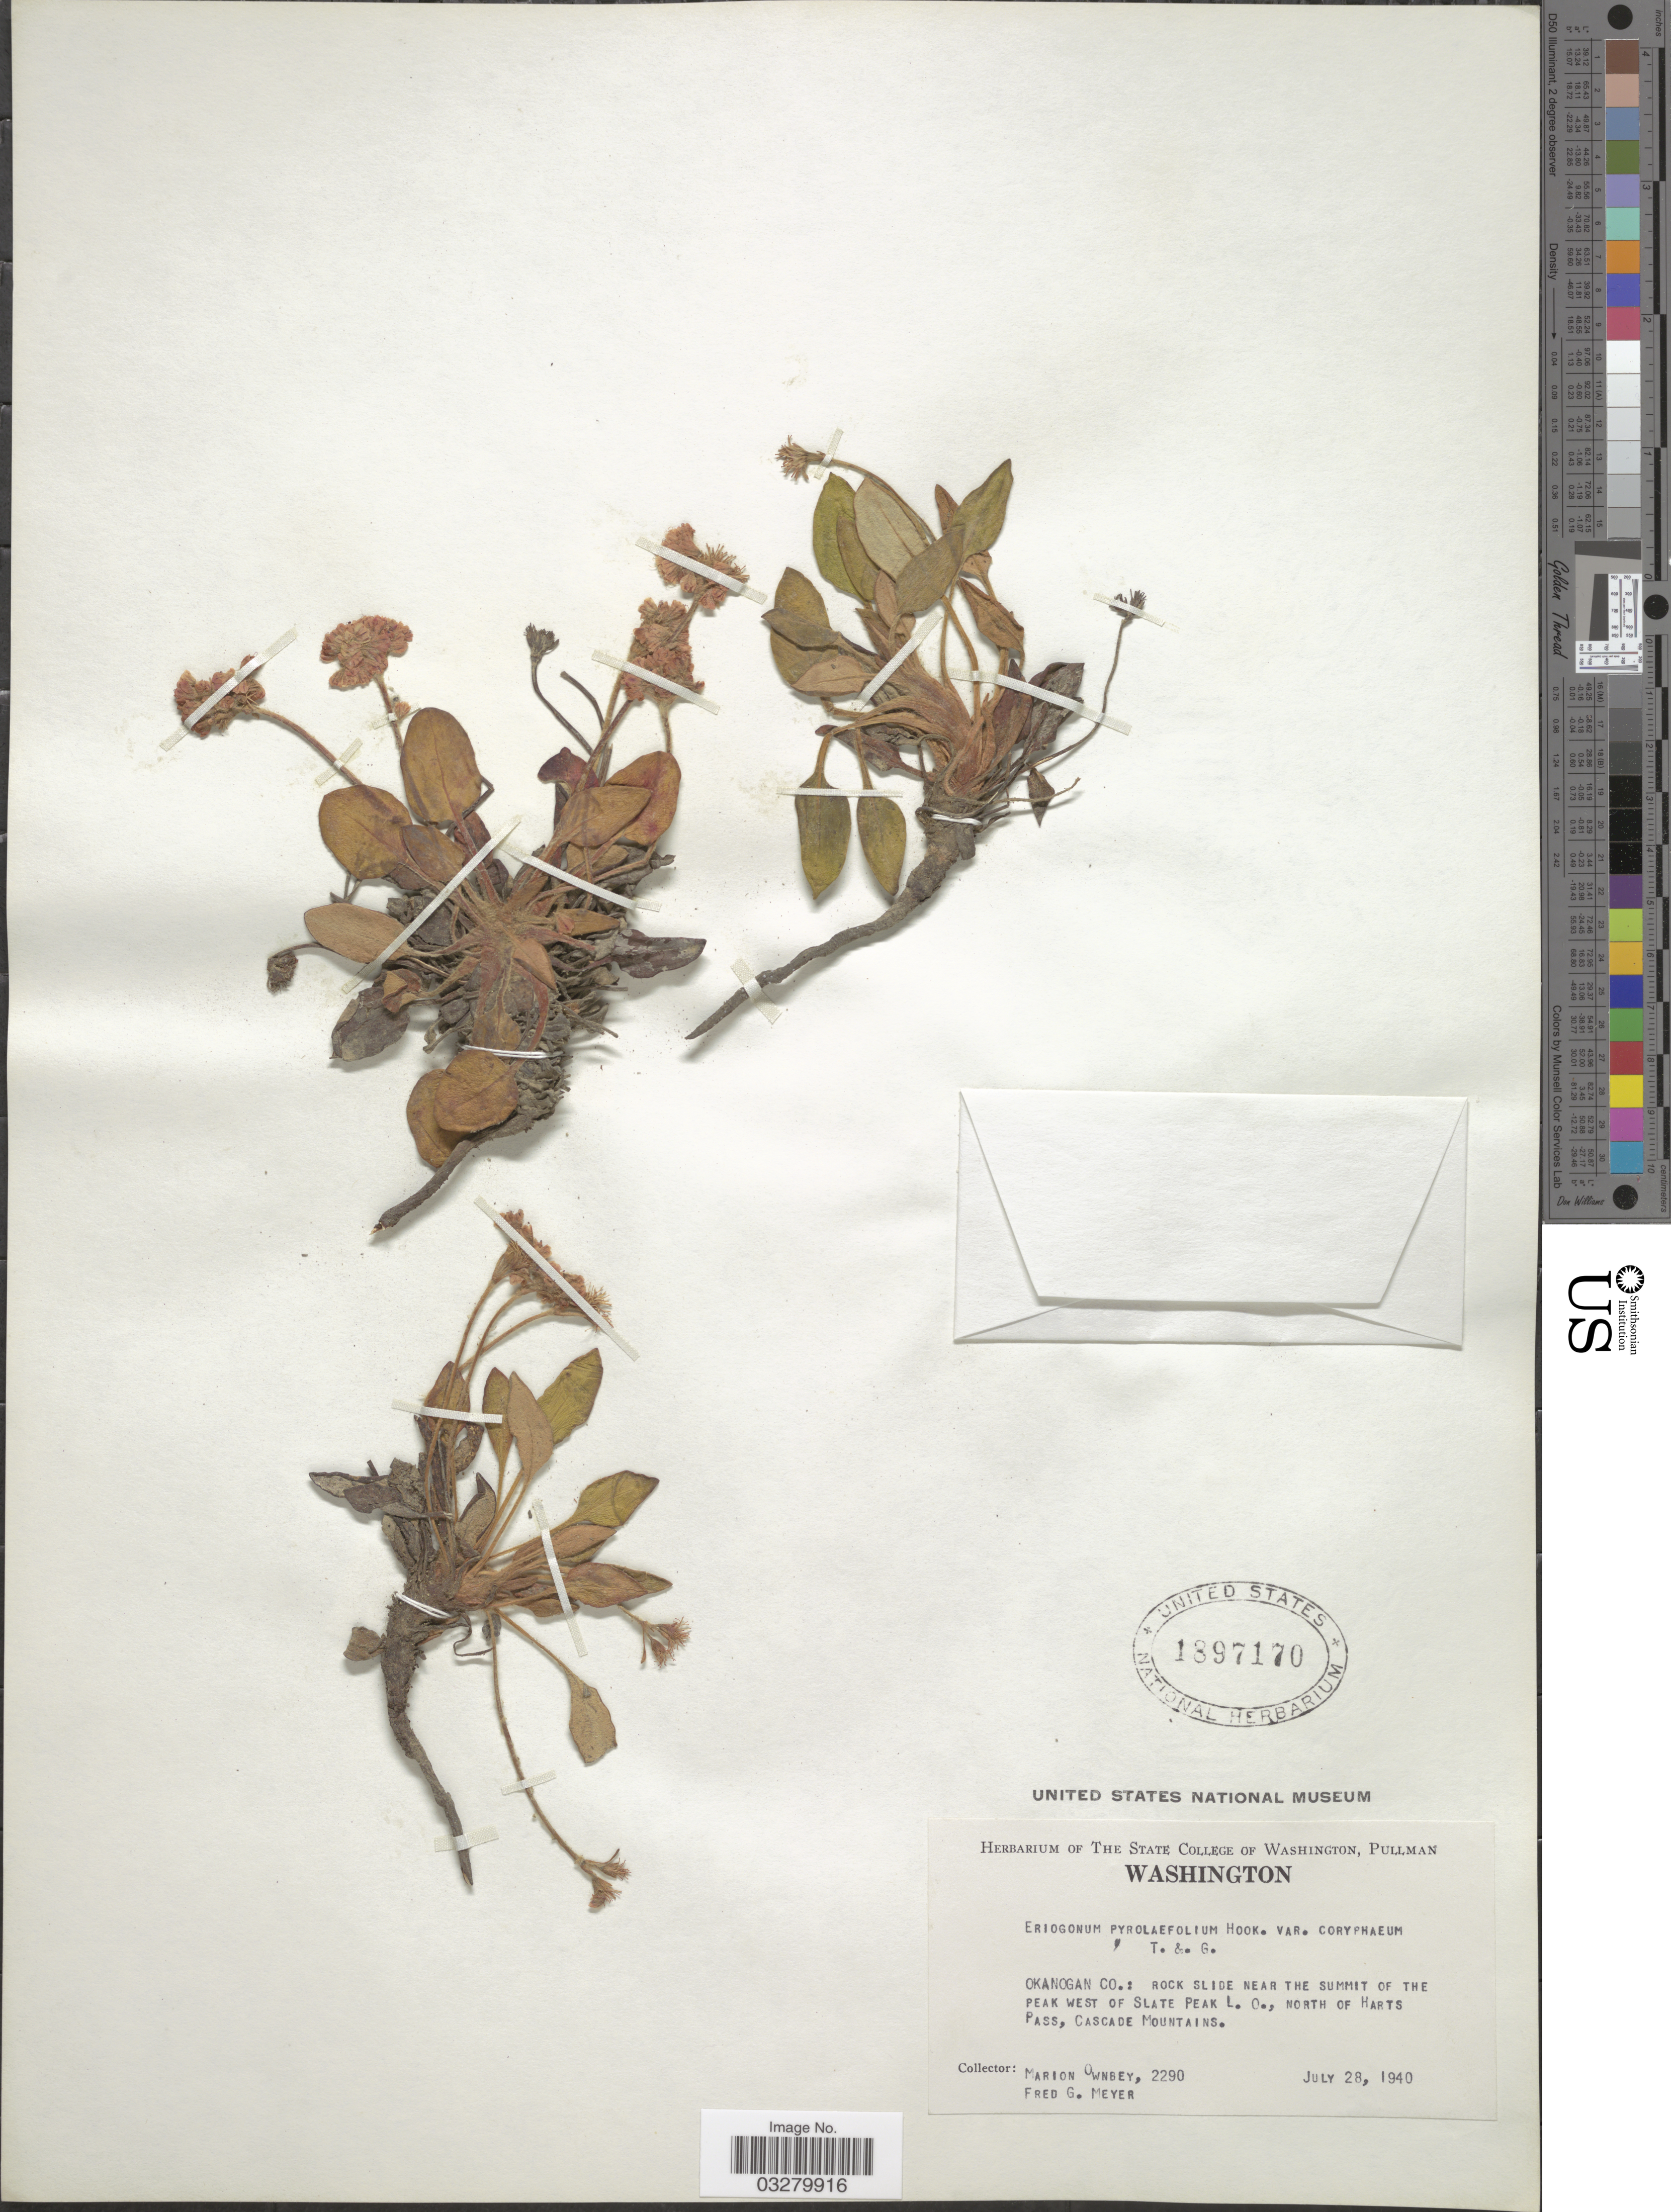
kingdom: Plantae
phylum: Tracheophyta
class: Magnoliopsida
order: Caryophyllales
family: Polygonaceae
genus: Eriogonum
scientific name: Eriogonum pyrolifolium var. coryphaeum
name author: Torr. & A. Gray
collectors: M. Ownbey & F. Meyer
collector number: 2290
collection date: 1940-07-28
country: United States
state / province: Washington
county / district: Okanogan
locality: Okanogan Co.: Rock slide near The Summit on the Peak West of Slate Peak L. O., North of Harts Pass, Cascade Mountains.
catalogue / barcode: US 1897170